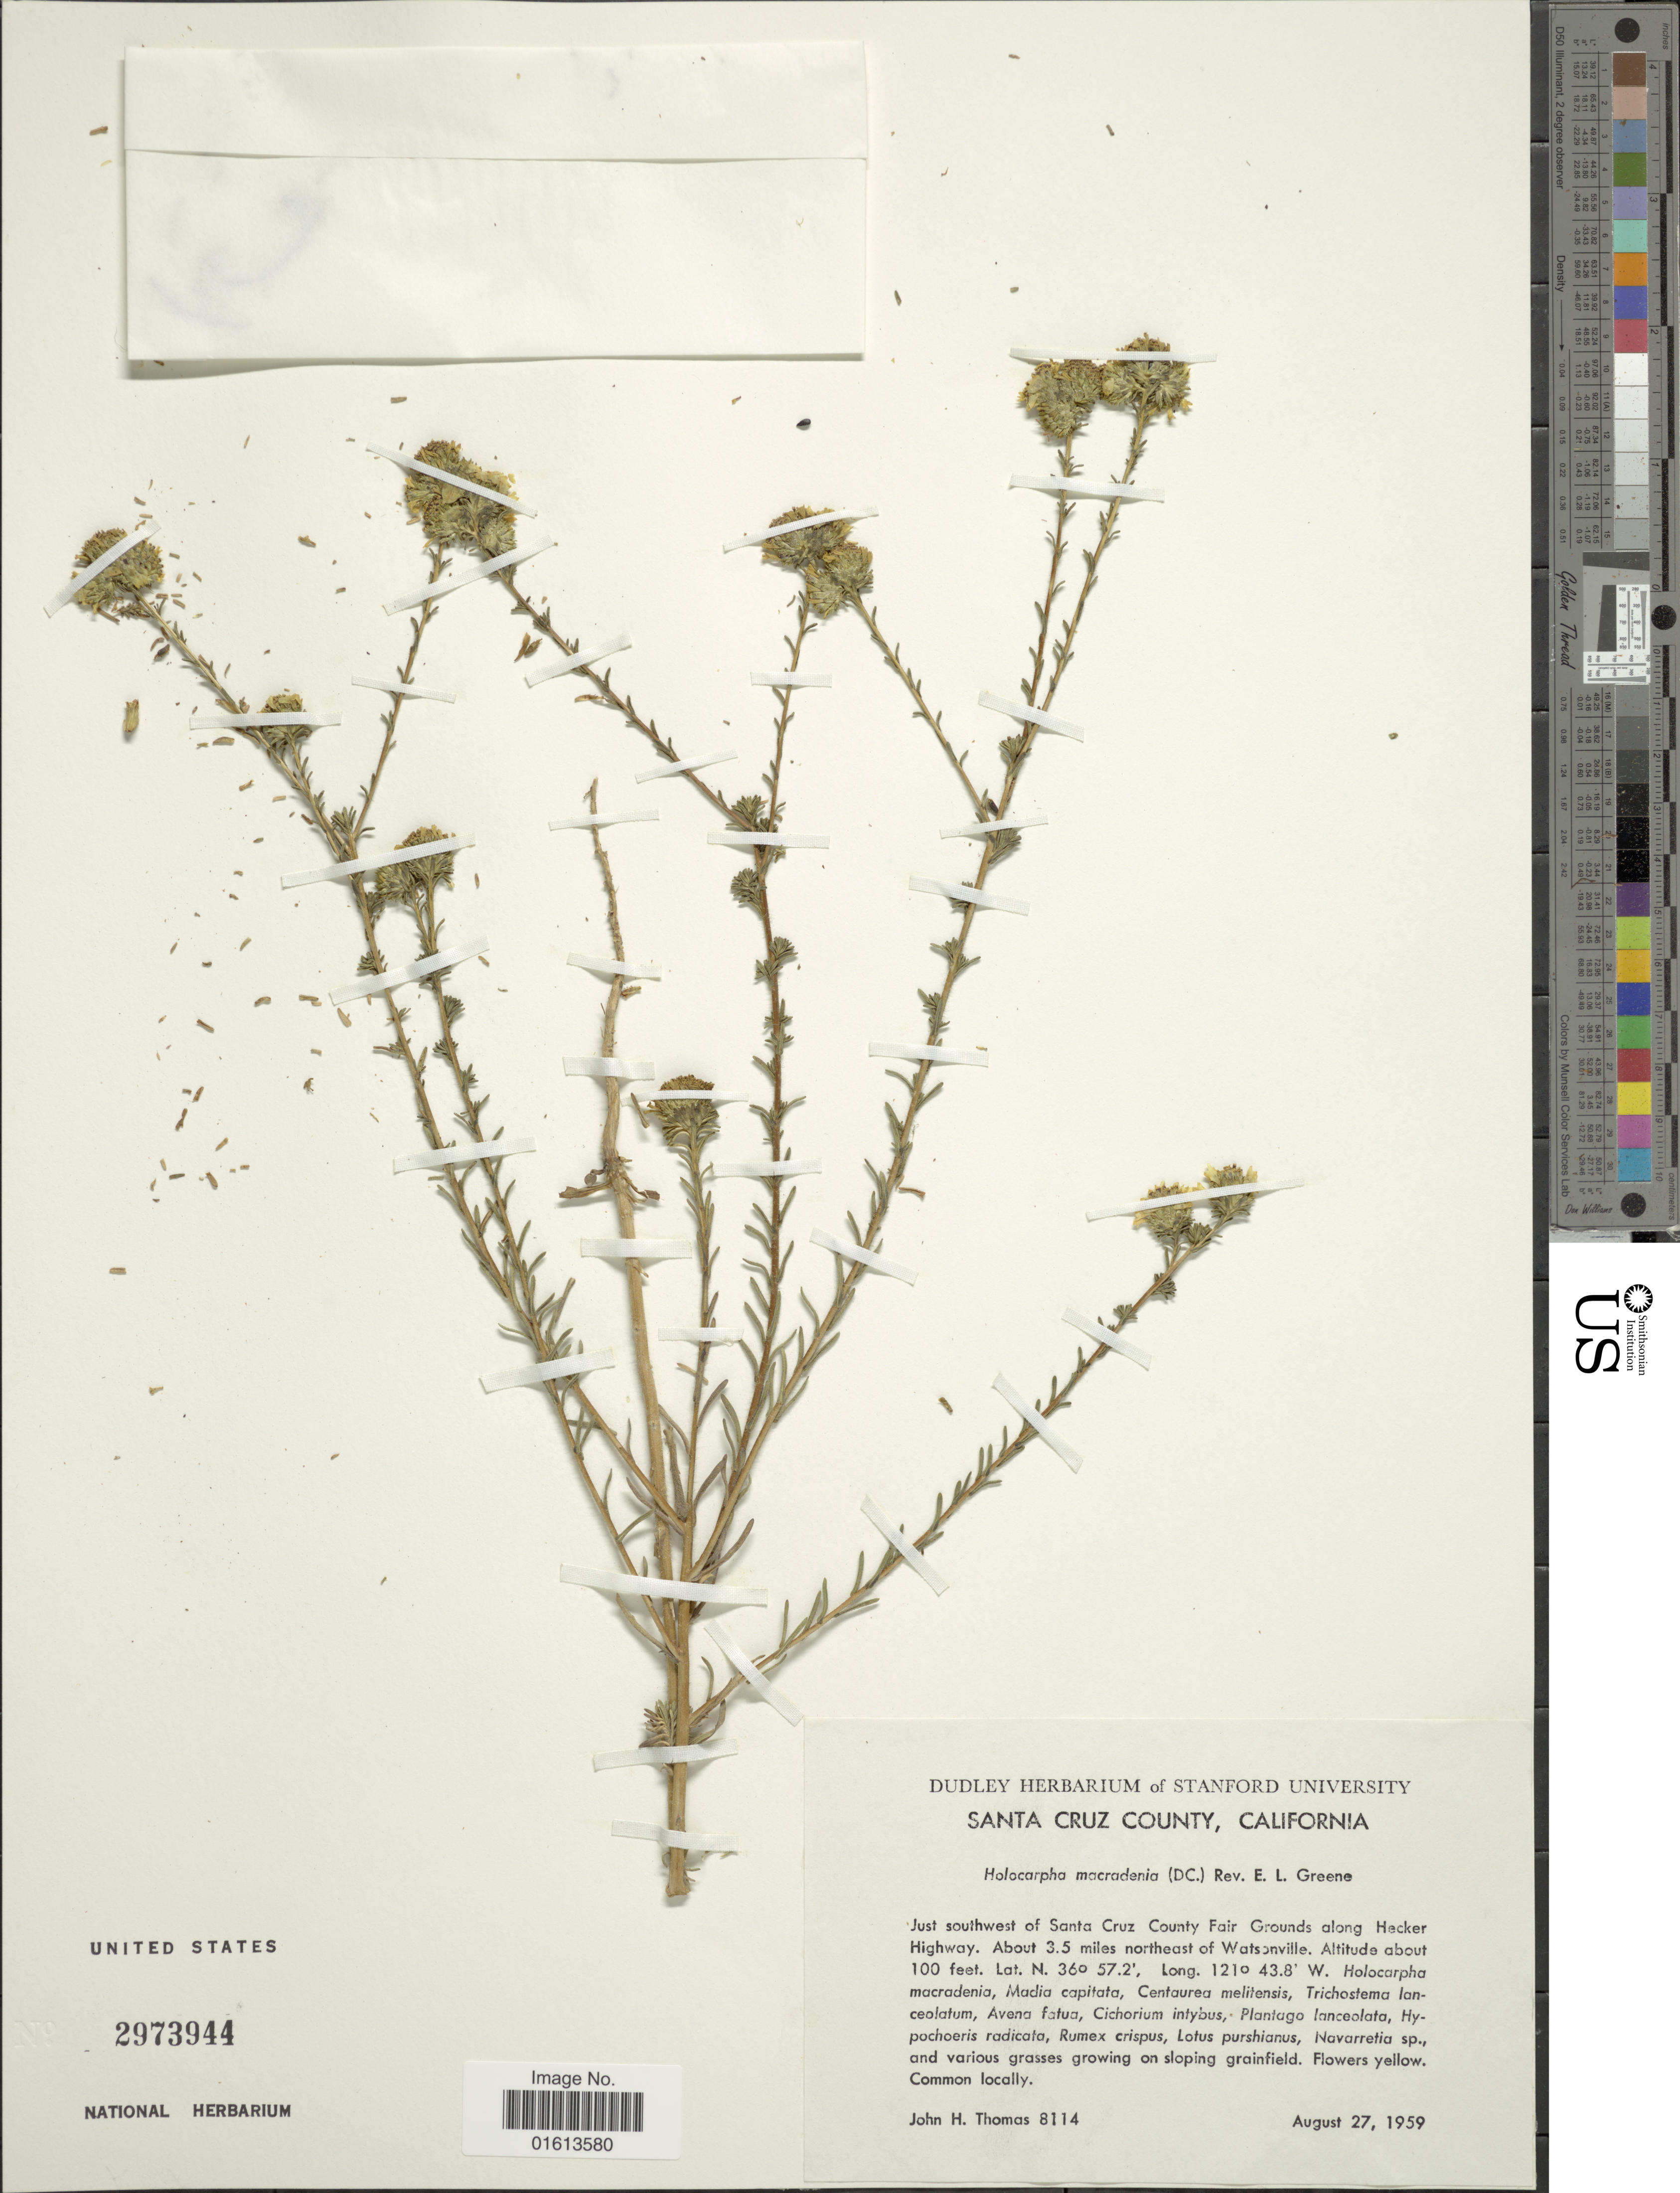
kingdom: Plantae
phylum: Tracheophyta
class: Magnoliopsida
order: Asterales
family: Asteraceae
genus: Holocarpha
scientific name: Holocarpha virgata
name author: (A. Gray) D.D. Keck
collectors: J. H. Thomas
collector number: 8114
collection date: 1959-08-27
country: United States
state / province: California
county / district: Santa Cruz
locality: Santa Cruz County, California. Just southwest of Santa Cruz County Fair Grounds along Hecker Highway. About 3.5 miles northeast of Watsonville.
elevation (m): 30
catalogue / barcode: US 2973944